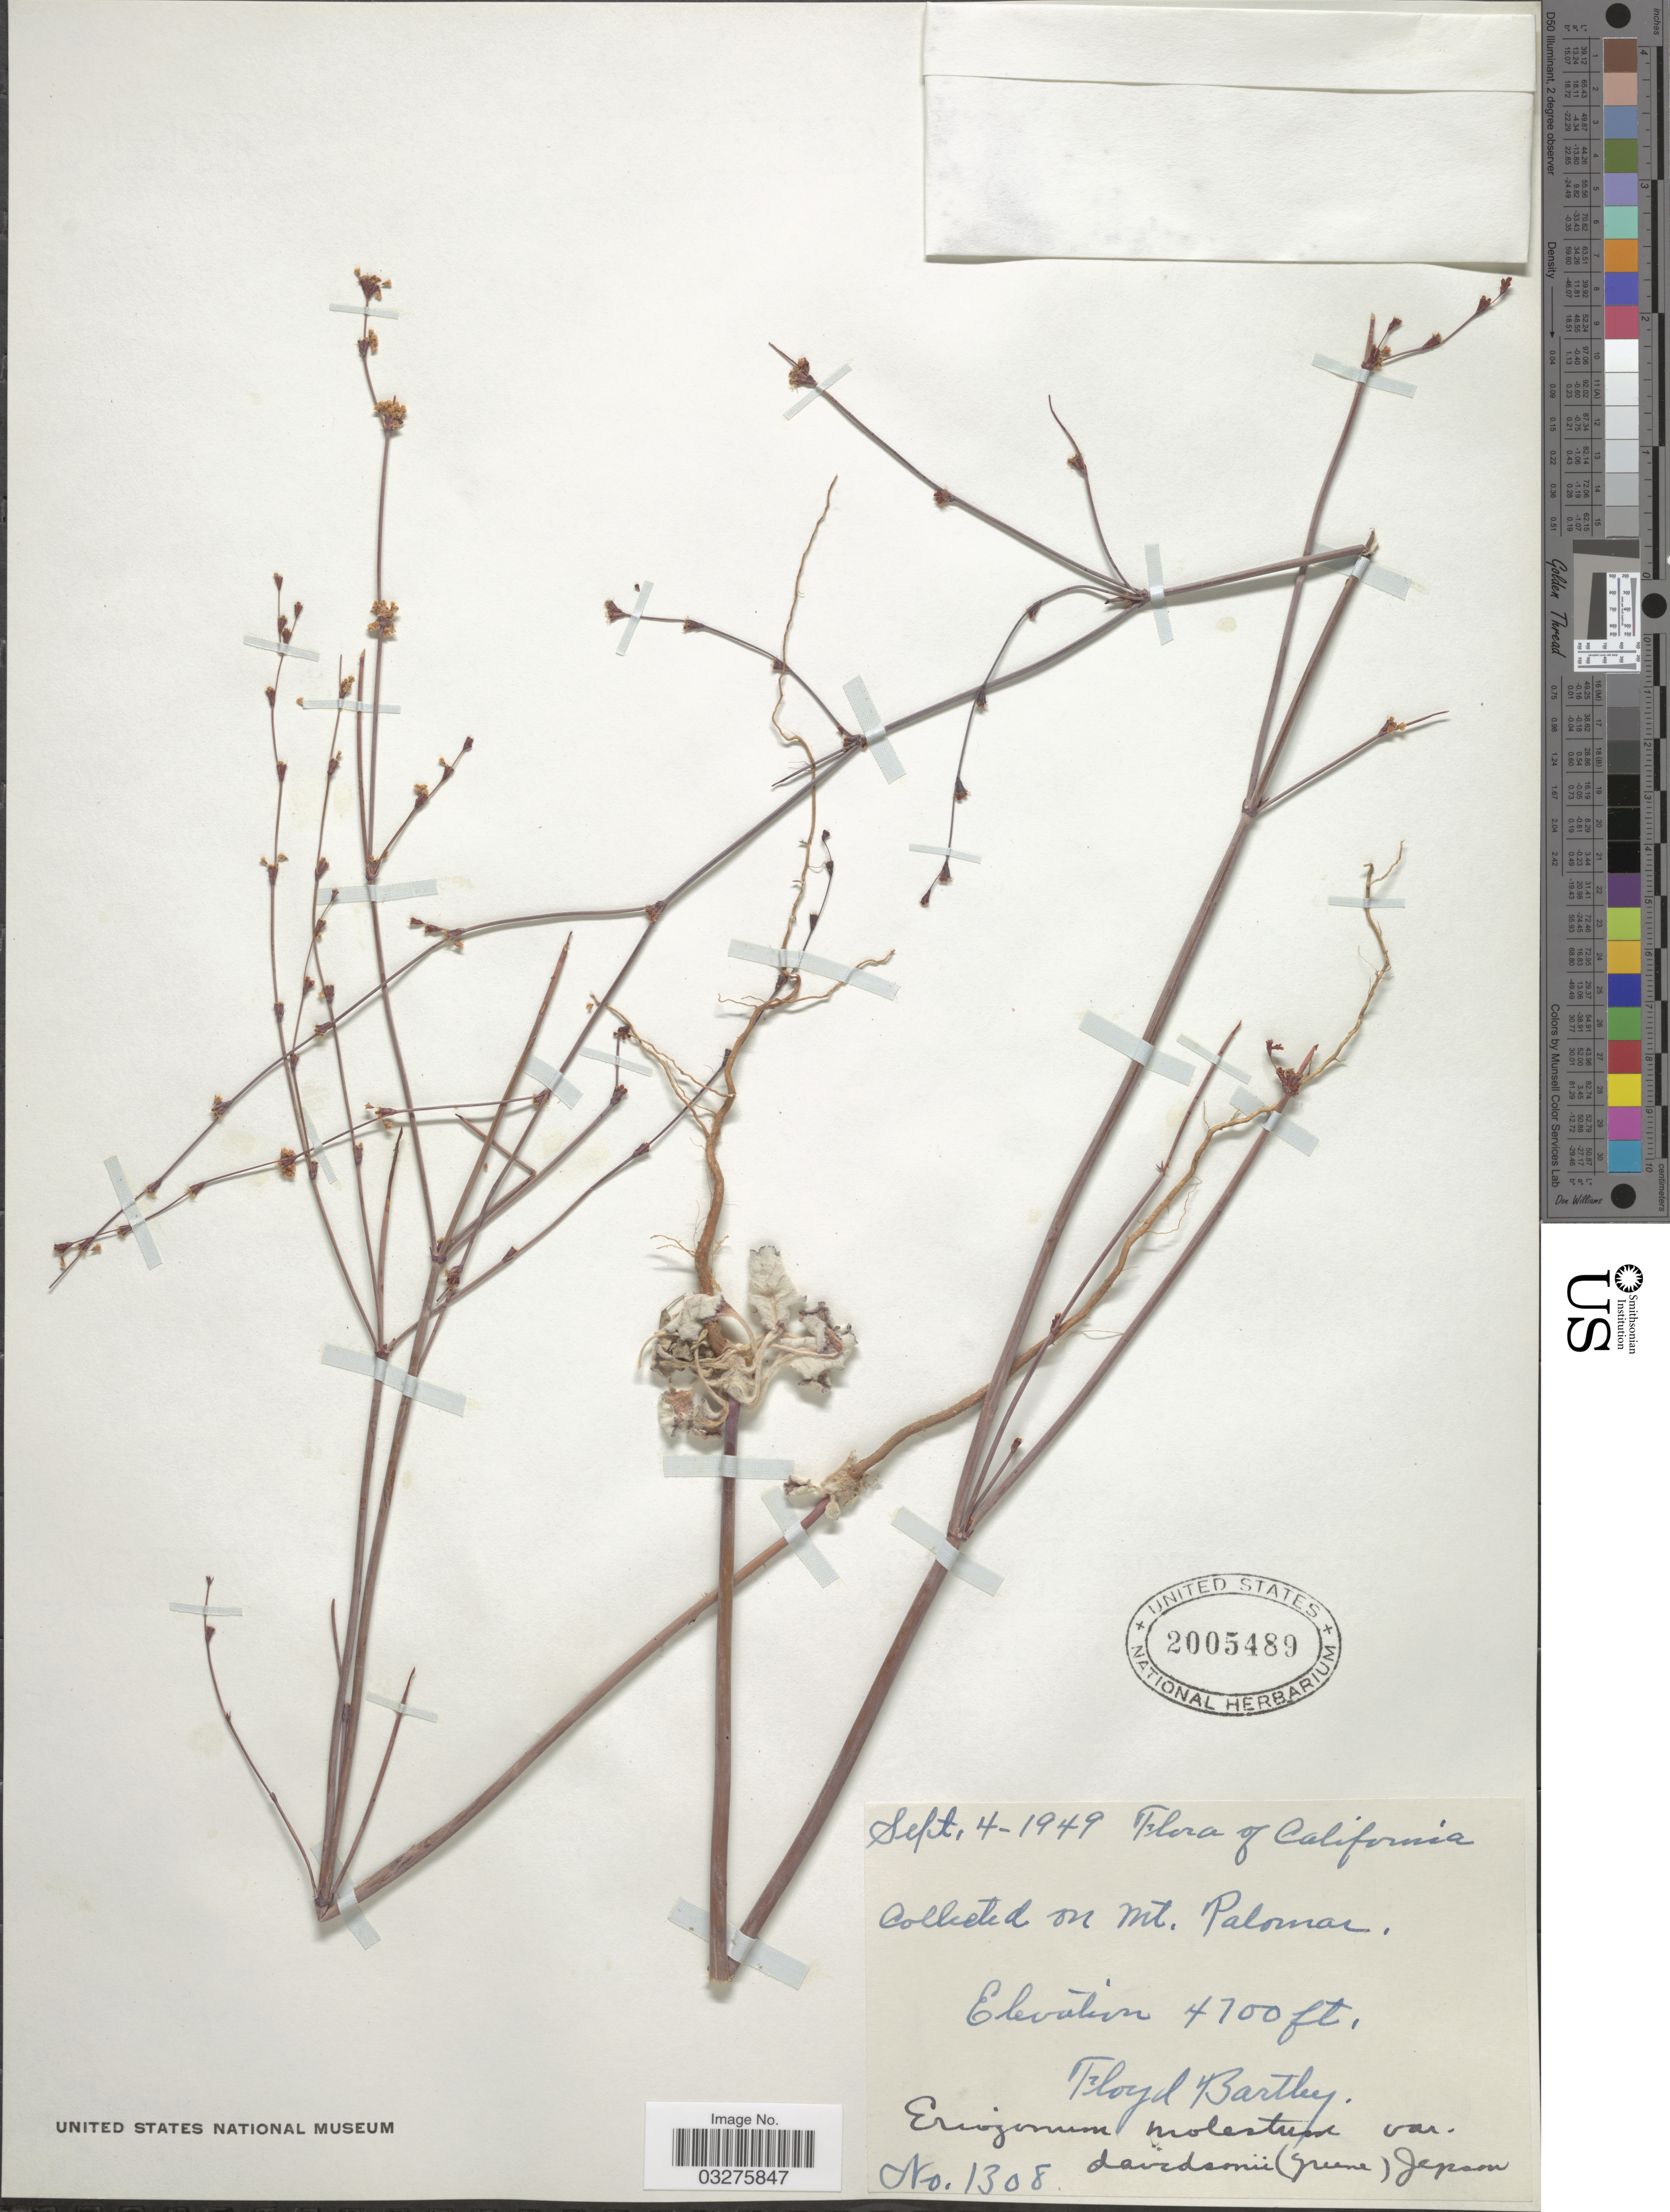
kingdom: Plantae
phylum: Tracheophyta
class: Magnoliopsida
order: Caryophyllales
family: Polygonaceae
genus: Eriogonum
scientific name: Eriogonum davidsonii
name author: Greene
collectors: F. Bartley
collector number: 1308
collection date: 1949-09-04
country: United States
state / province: California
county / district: San Diego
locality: Mt. Palomar.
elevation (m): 1433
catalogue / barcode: US 2005489